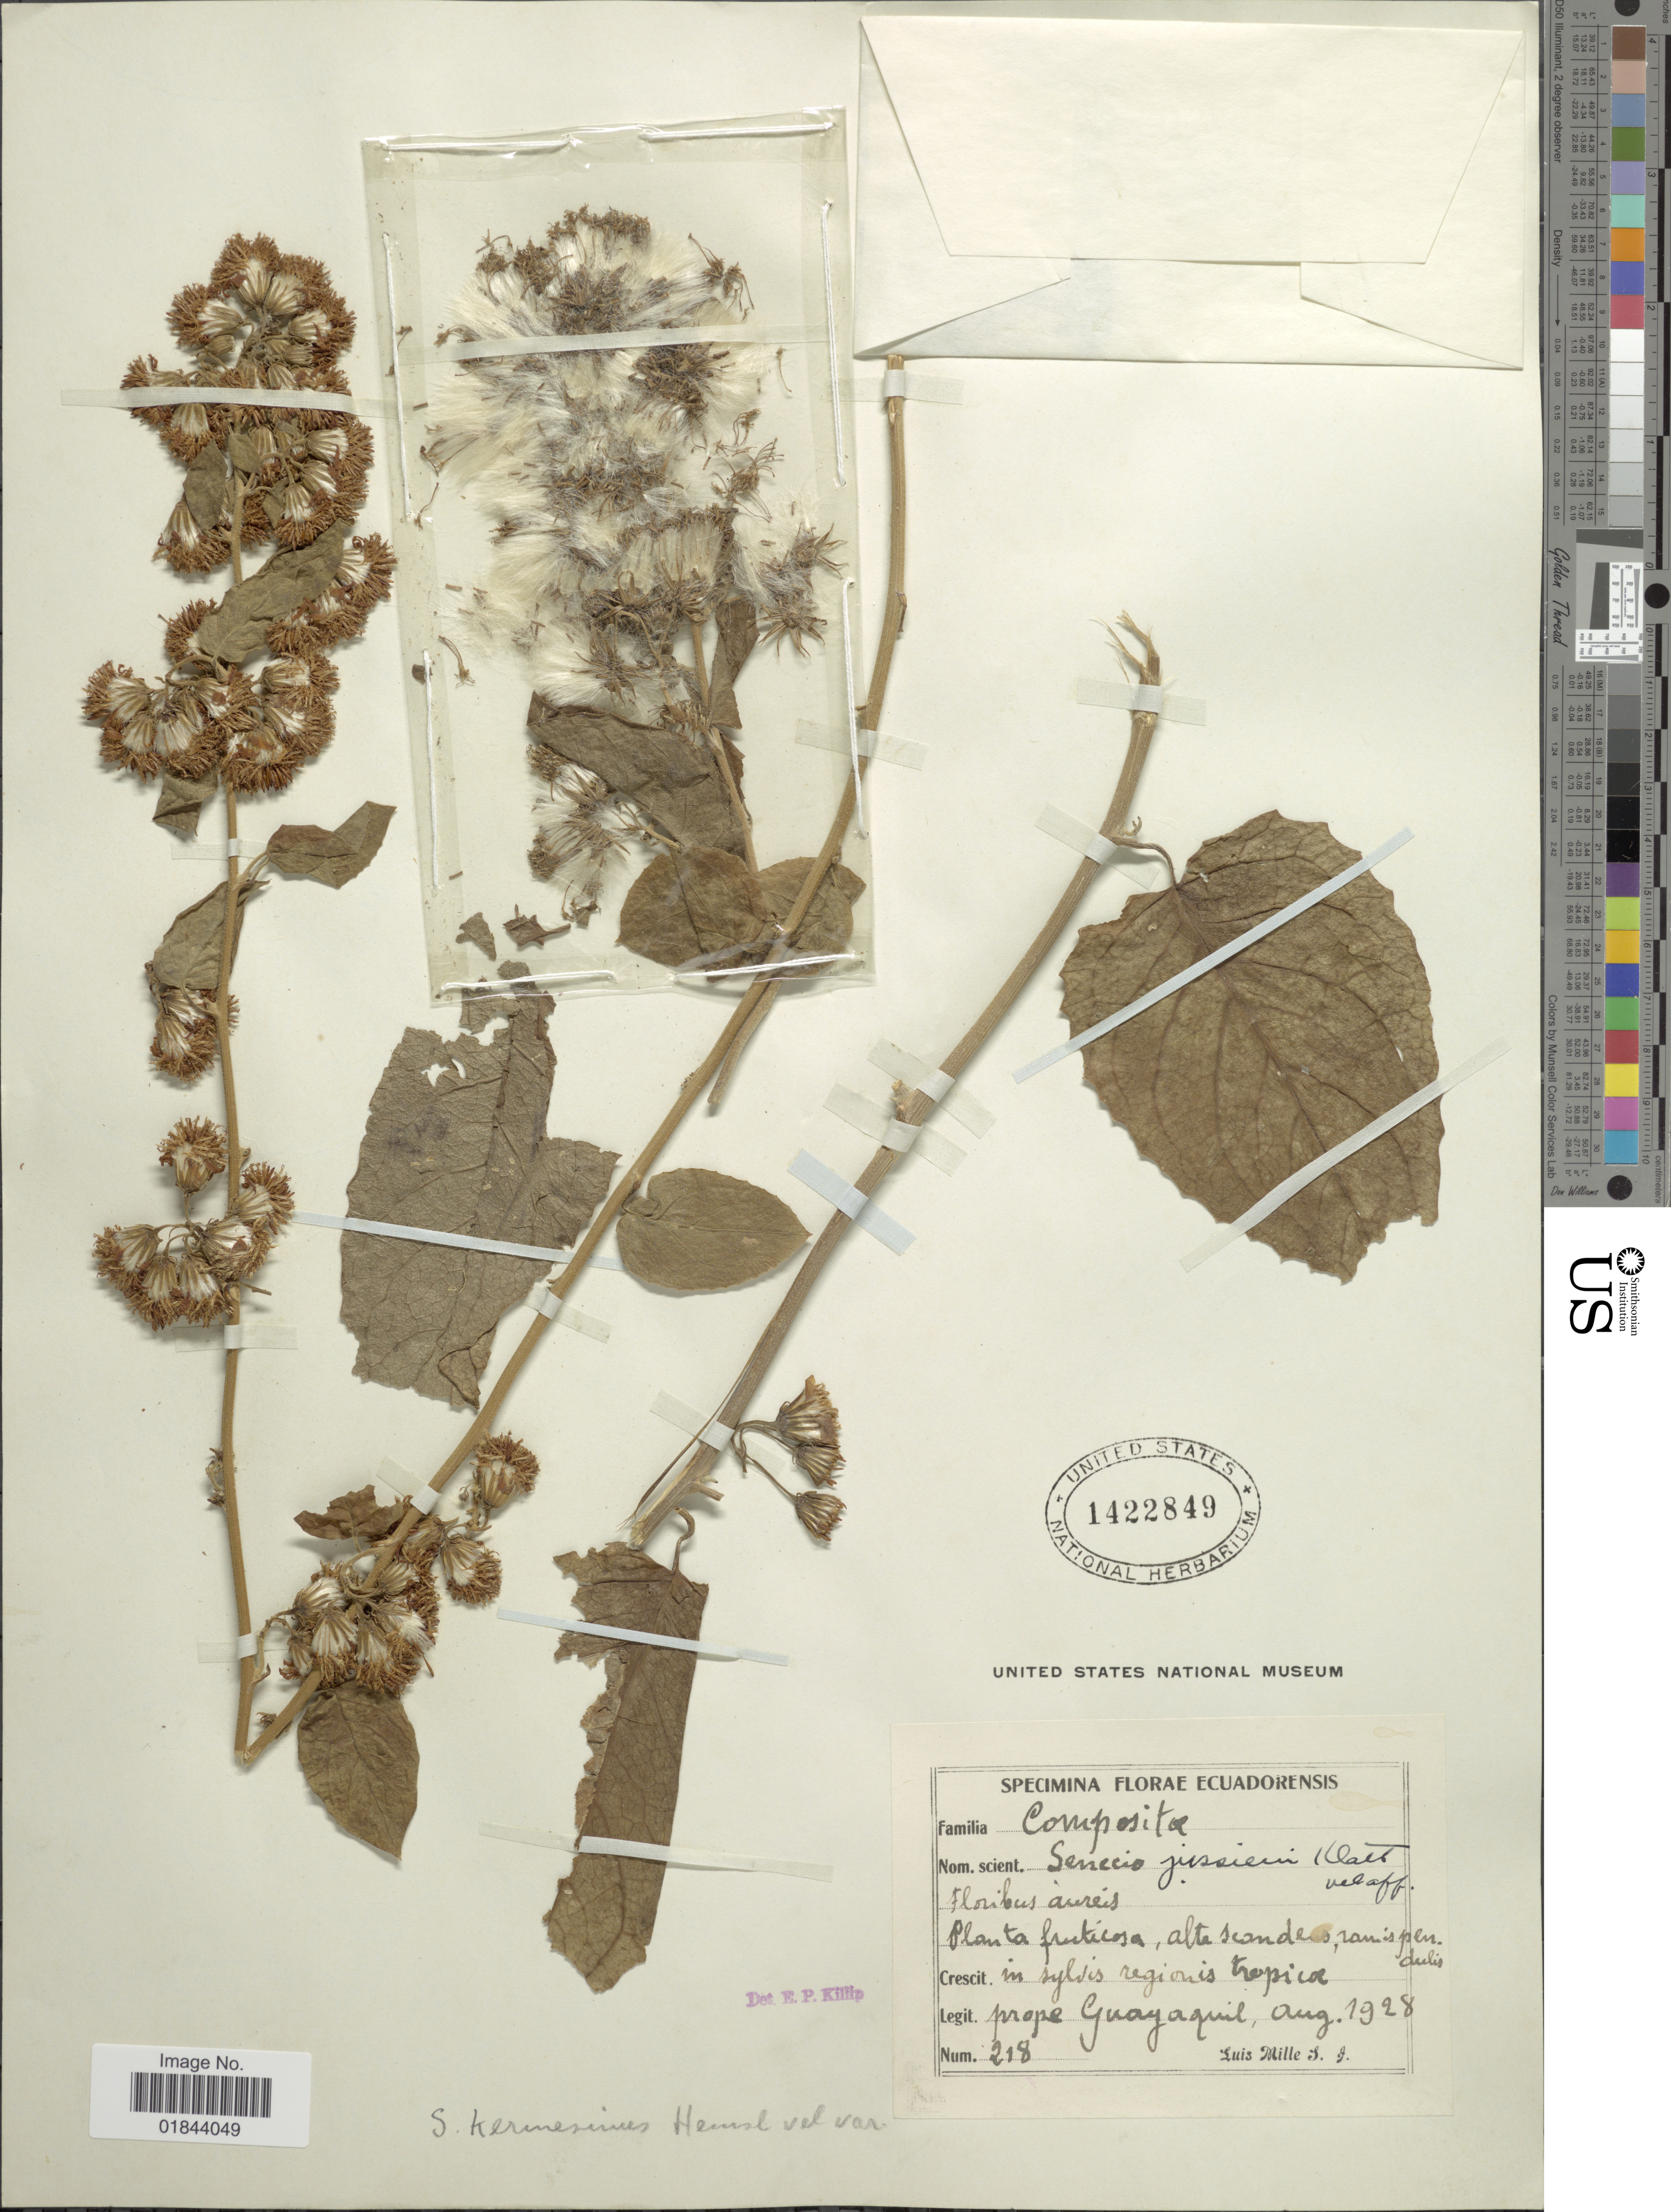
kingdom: Plantae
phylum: Tracheophyta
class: Magnoliopsida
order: Asterales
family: Asteraceae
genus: Pseudogynoxys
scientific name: Pseudogynoxys scabra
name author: (Benth.) Cuatrec.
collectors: L. Mille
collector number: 218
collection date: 1928-08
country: Ecuador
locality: In sylvis regiones tropicae, prope Guayaquil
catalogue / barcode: US 1422849